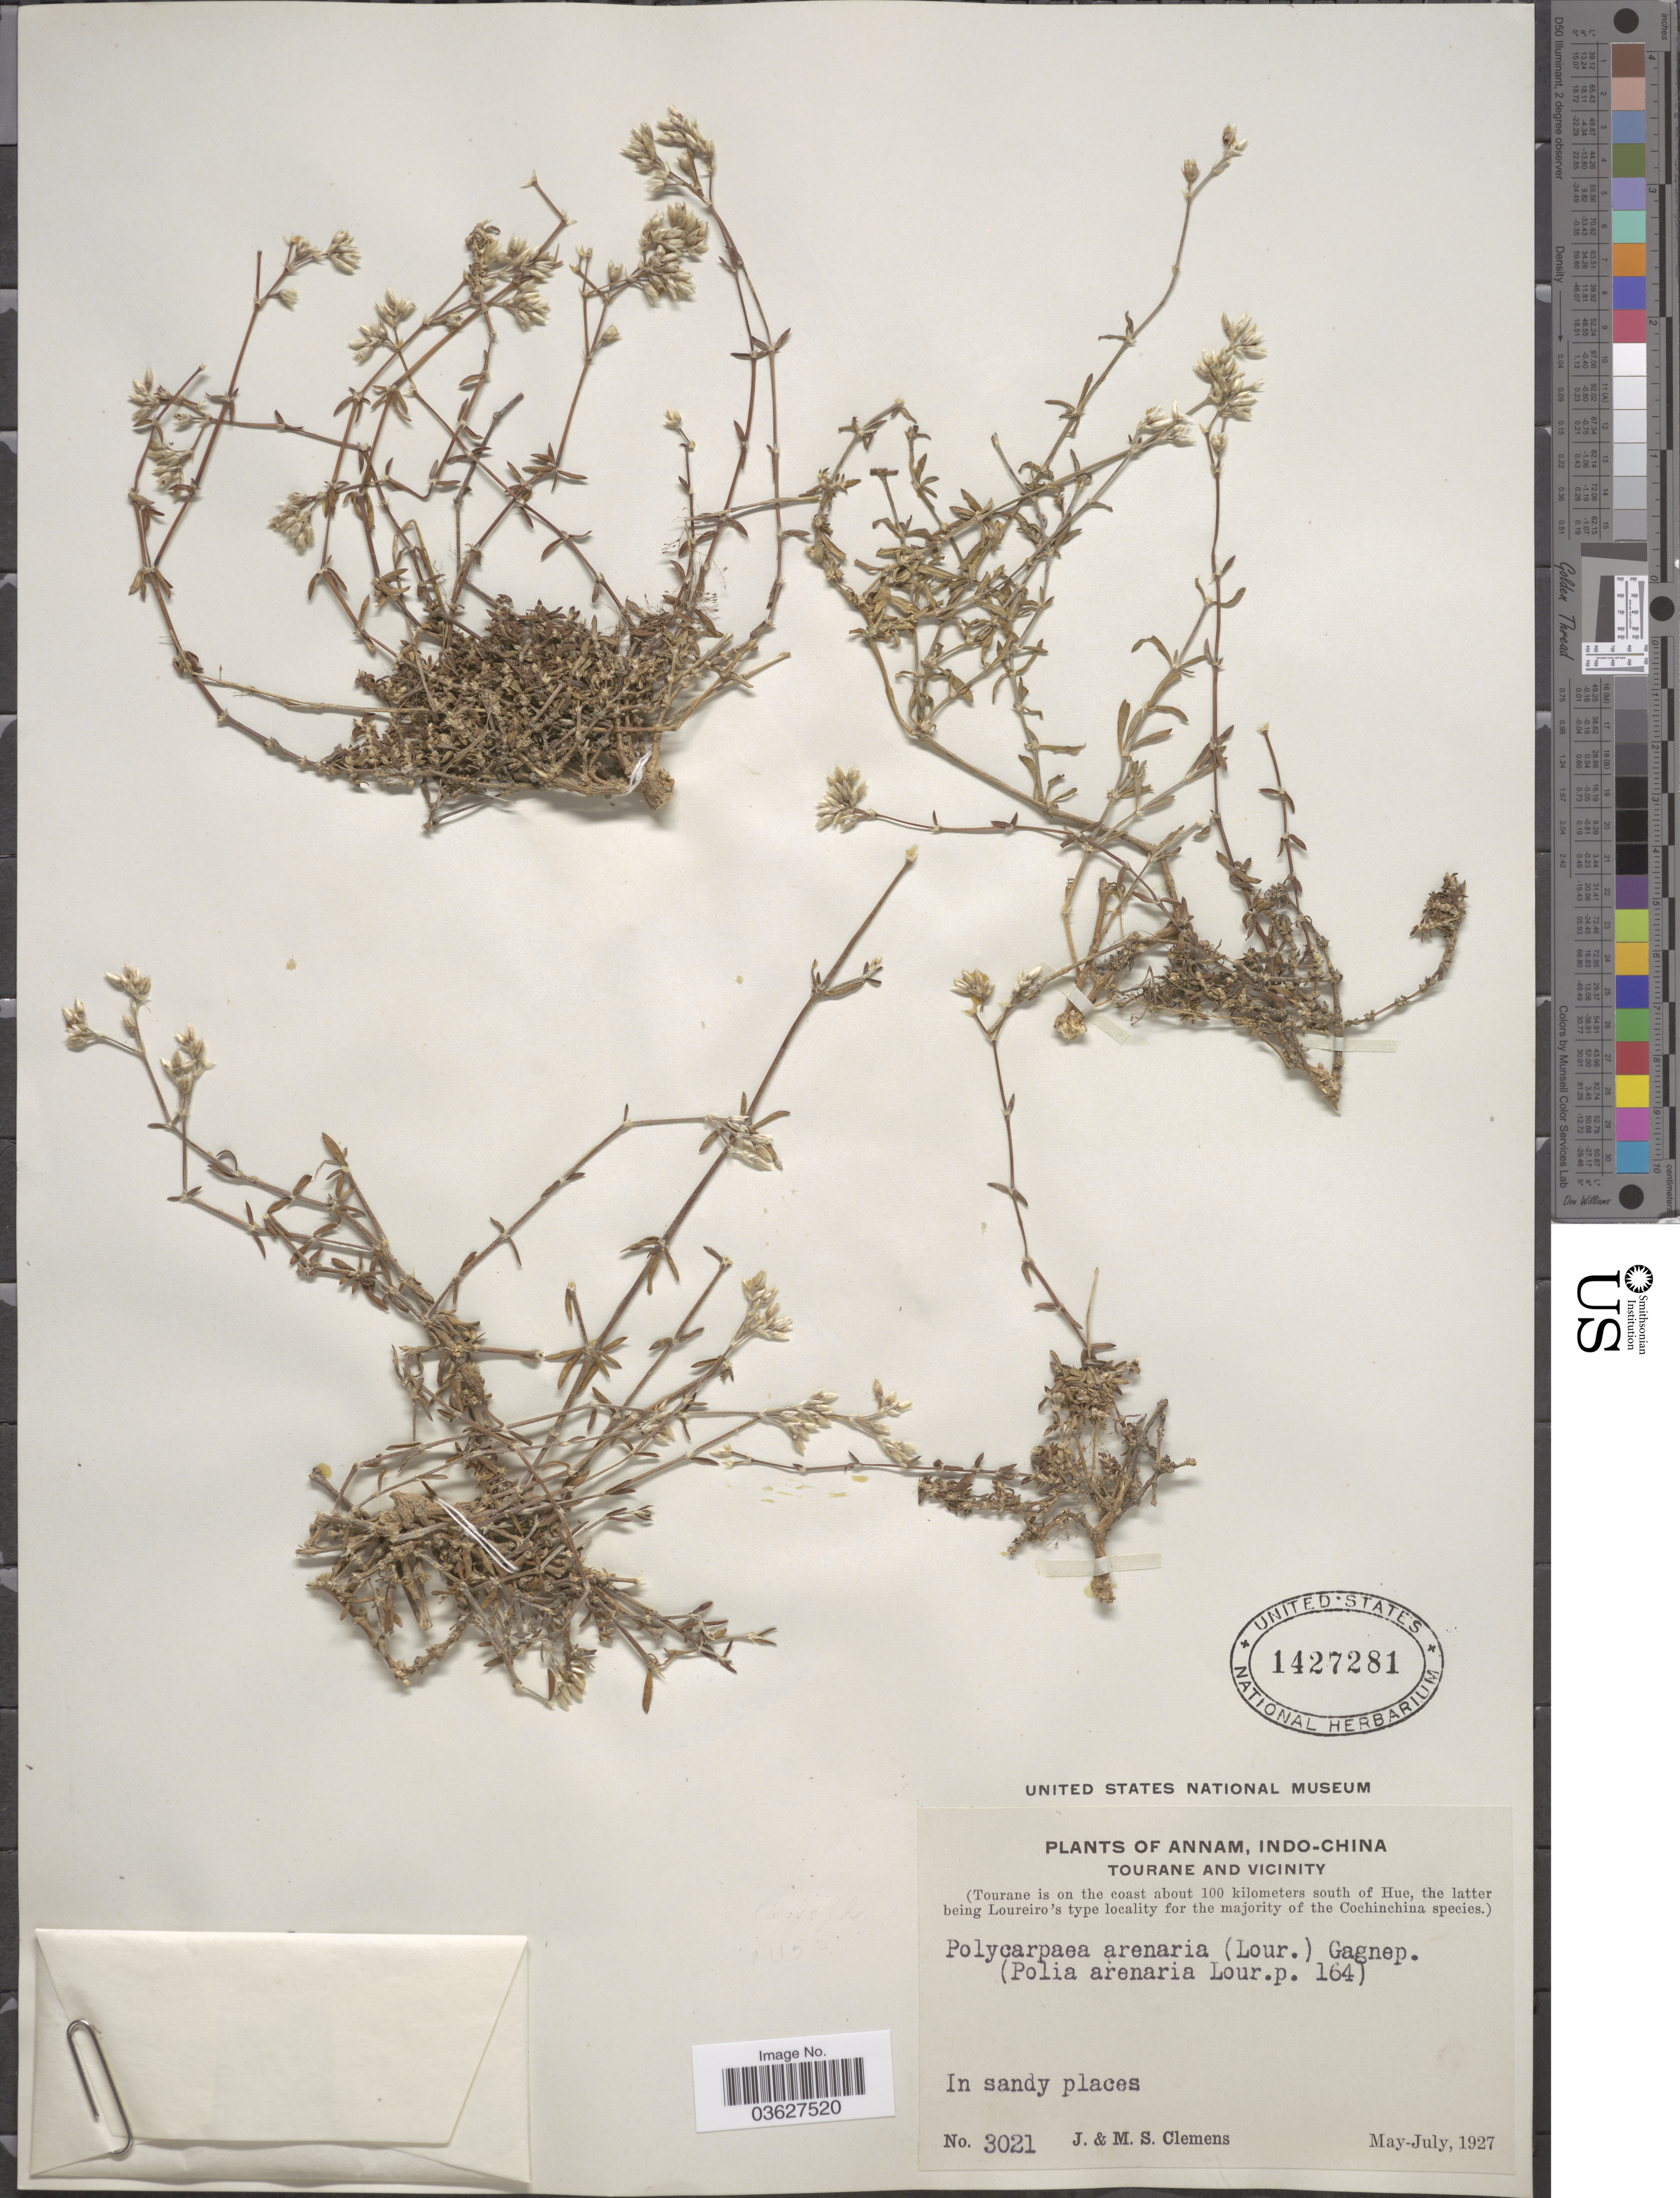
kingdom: Plantae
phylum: Tracheophyta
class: Magnoliopsida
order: Caryophyllales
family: Caryophyllaceae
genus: Polycarpaea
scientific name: Polycarpaea arenaria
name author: Gagnep.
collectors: J. Clemens & M. S. Clemens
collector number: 3021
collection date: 1927-05/1927-07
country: Vietnam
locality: Annam, Indo-China. Tourane and vicinity. (Tourane is on the coast about 100 kilometers south of Hue).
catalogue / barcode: US 1427281